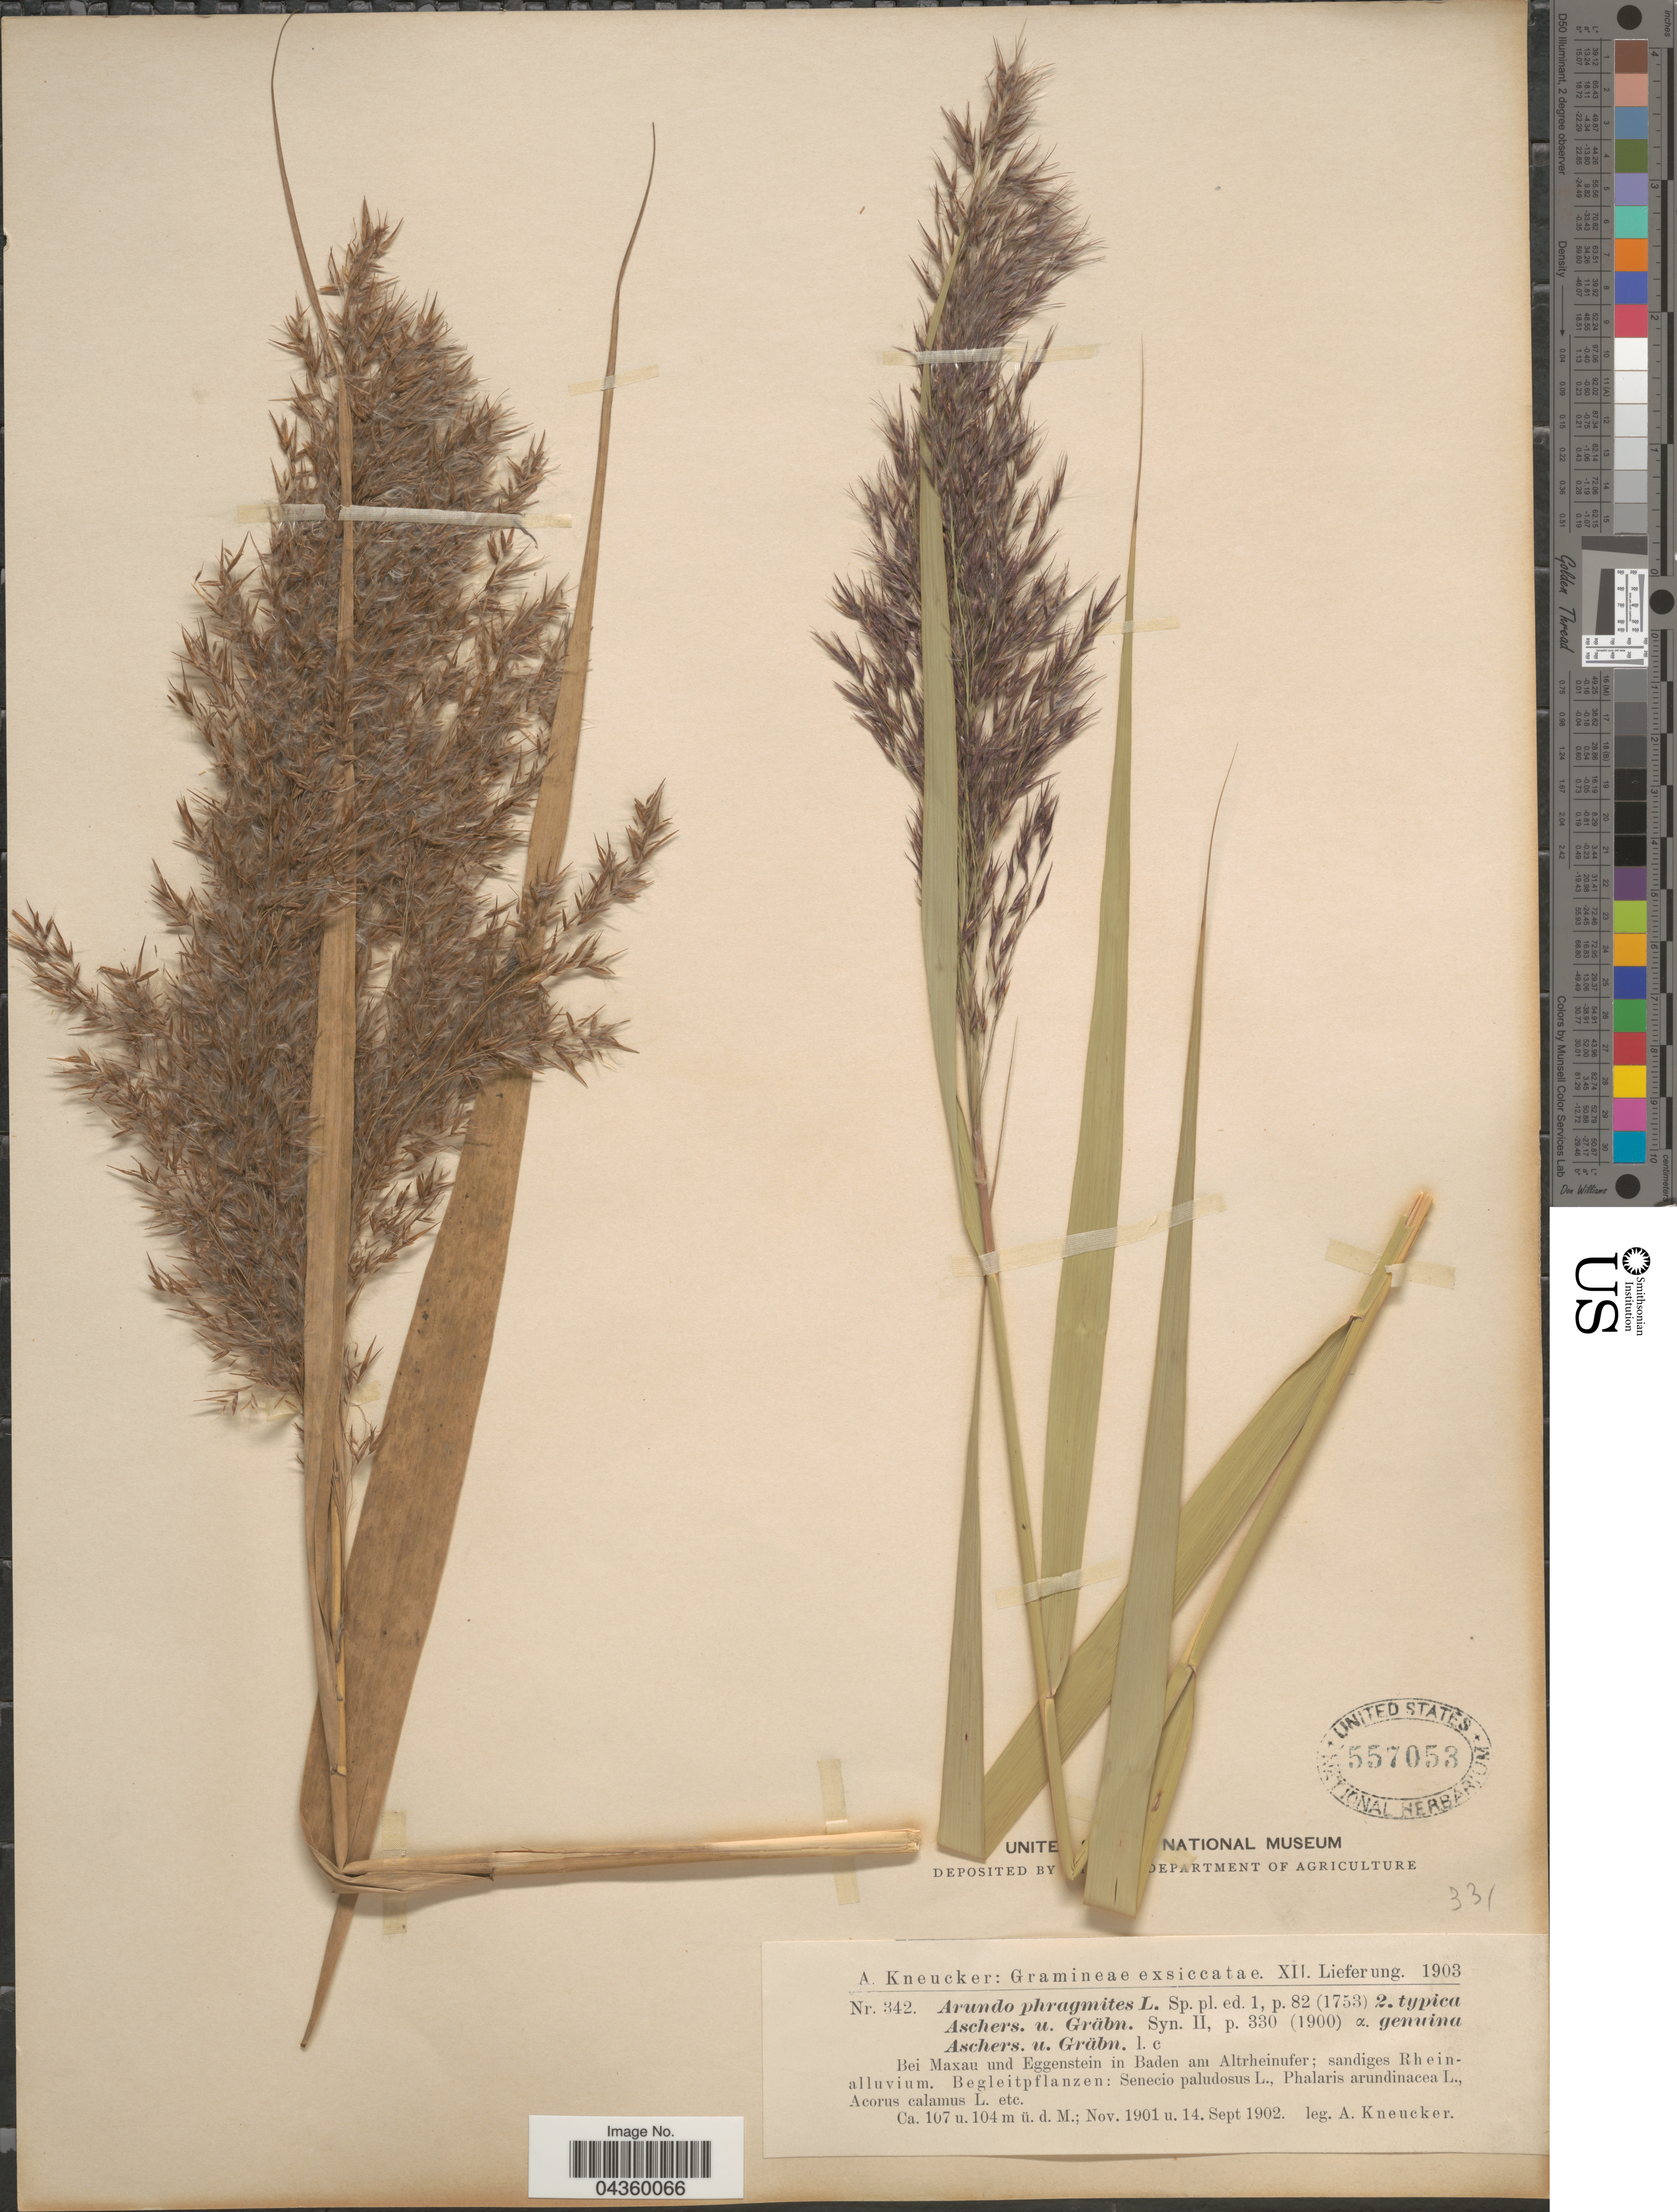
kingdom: Plantae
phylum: Tracheophyta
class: Liliopsida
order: Poales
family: Poaceae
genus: Phragmites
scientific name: Phragmites australis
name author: (Cav.) Trin. ex Steud.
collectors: A. Kneucker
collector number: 342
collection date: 1901-11/1902-09-14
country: Germany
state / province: Baden-Württemberg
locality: Bei Maxau und Eggenstein in Baden am Altrheinufer.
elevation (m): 107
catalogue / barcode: US 557053